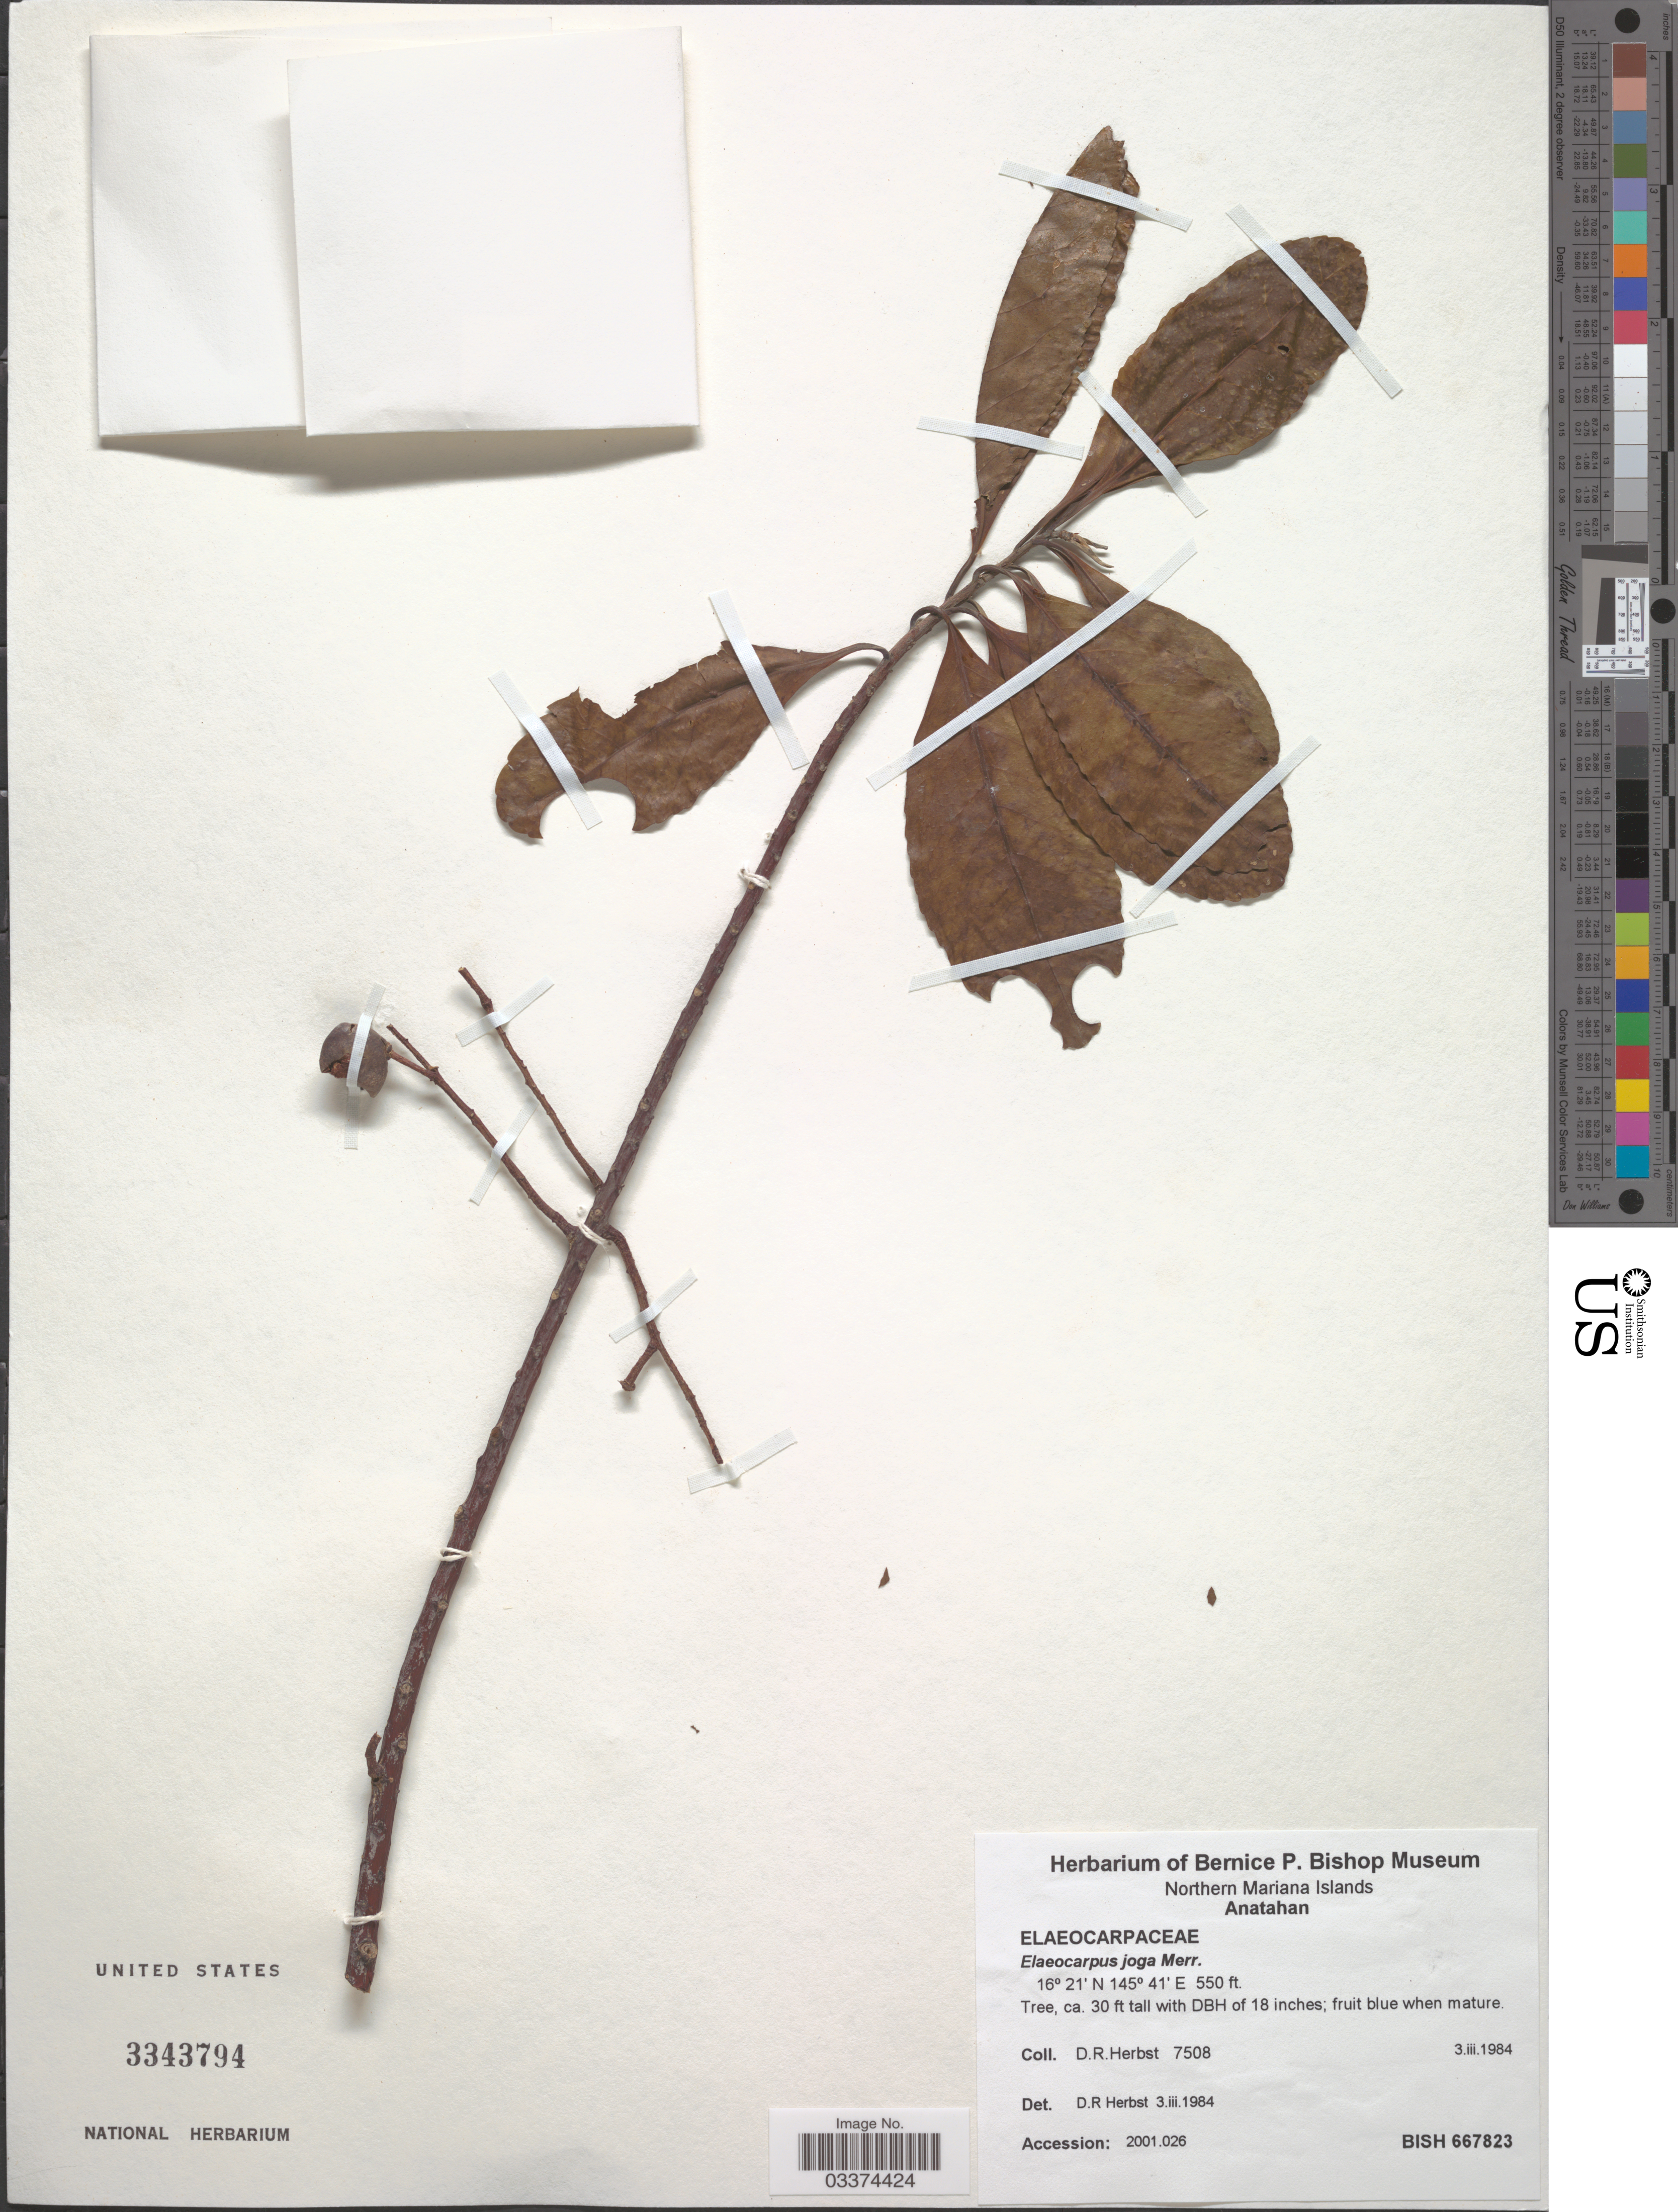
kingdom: Plantae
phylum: Tracheophyta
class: Magnoliopsida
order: Oxalidales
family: Elaeocarpaceae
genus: Elaeocarpus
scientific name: Elaeocarpus joga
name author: Merr.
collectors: D. R. Herbst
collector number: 7508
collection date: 1984-03-03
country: Northern Mariana Islands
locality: Anatahan.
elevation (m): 168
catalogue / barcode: US 3343794